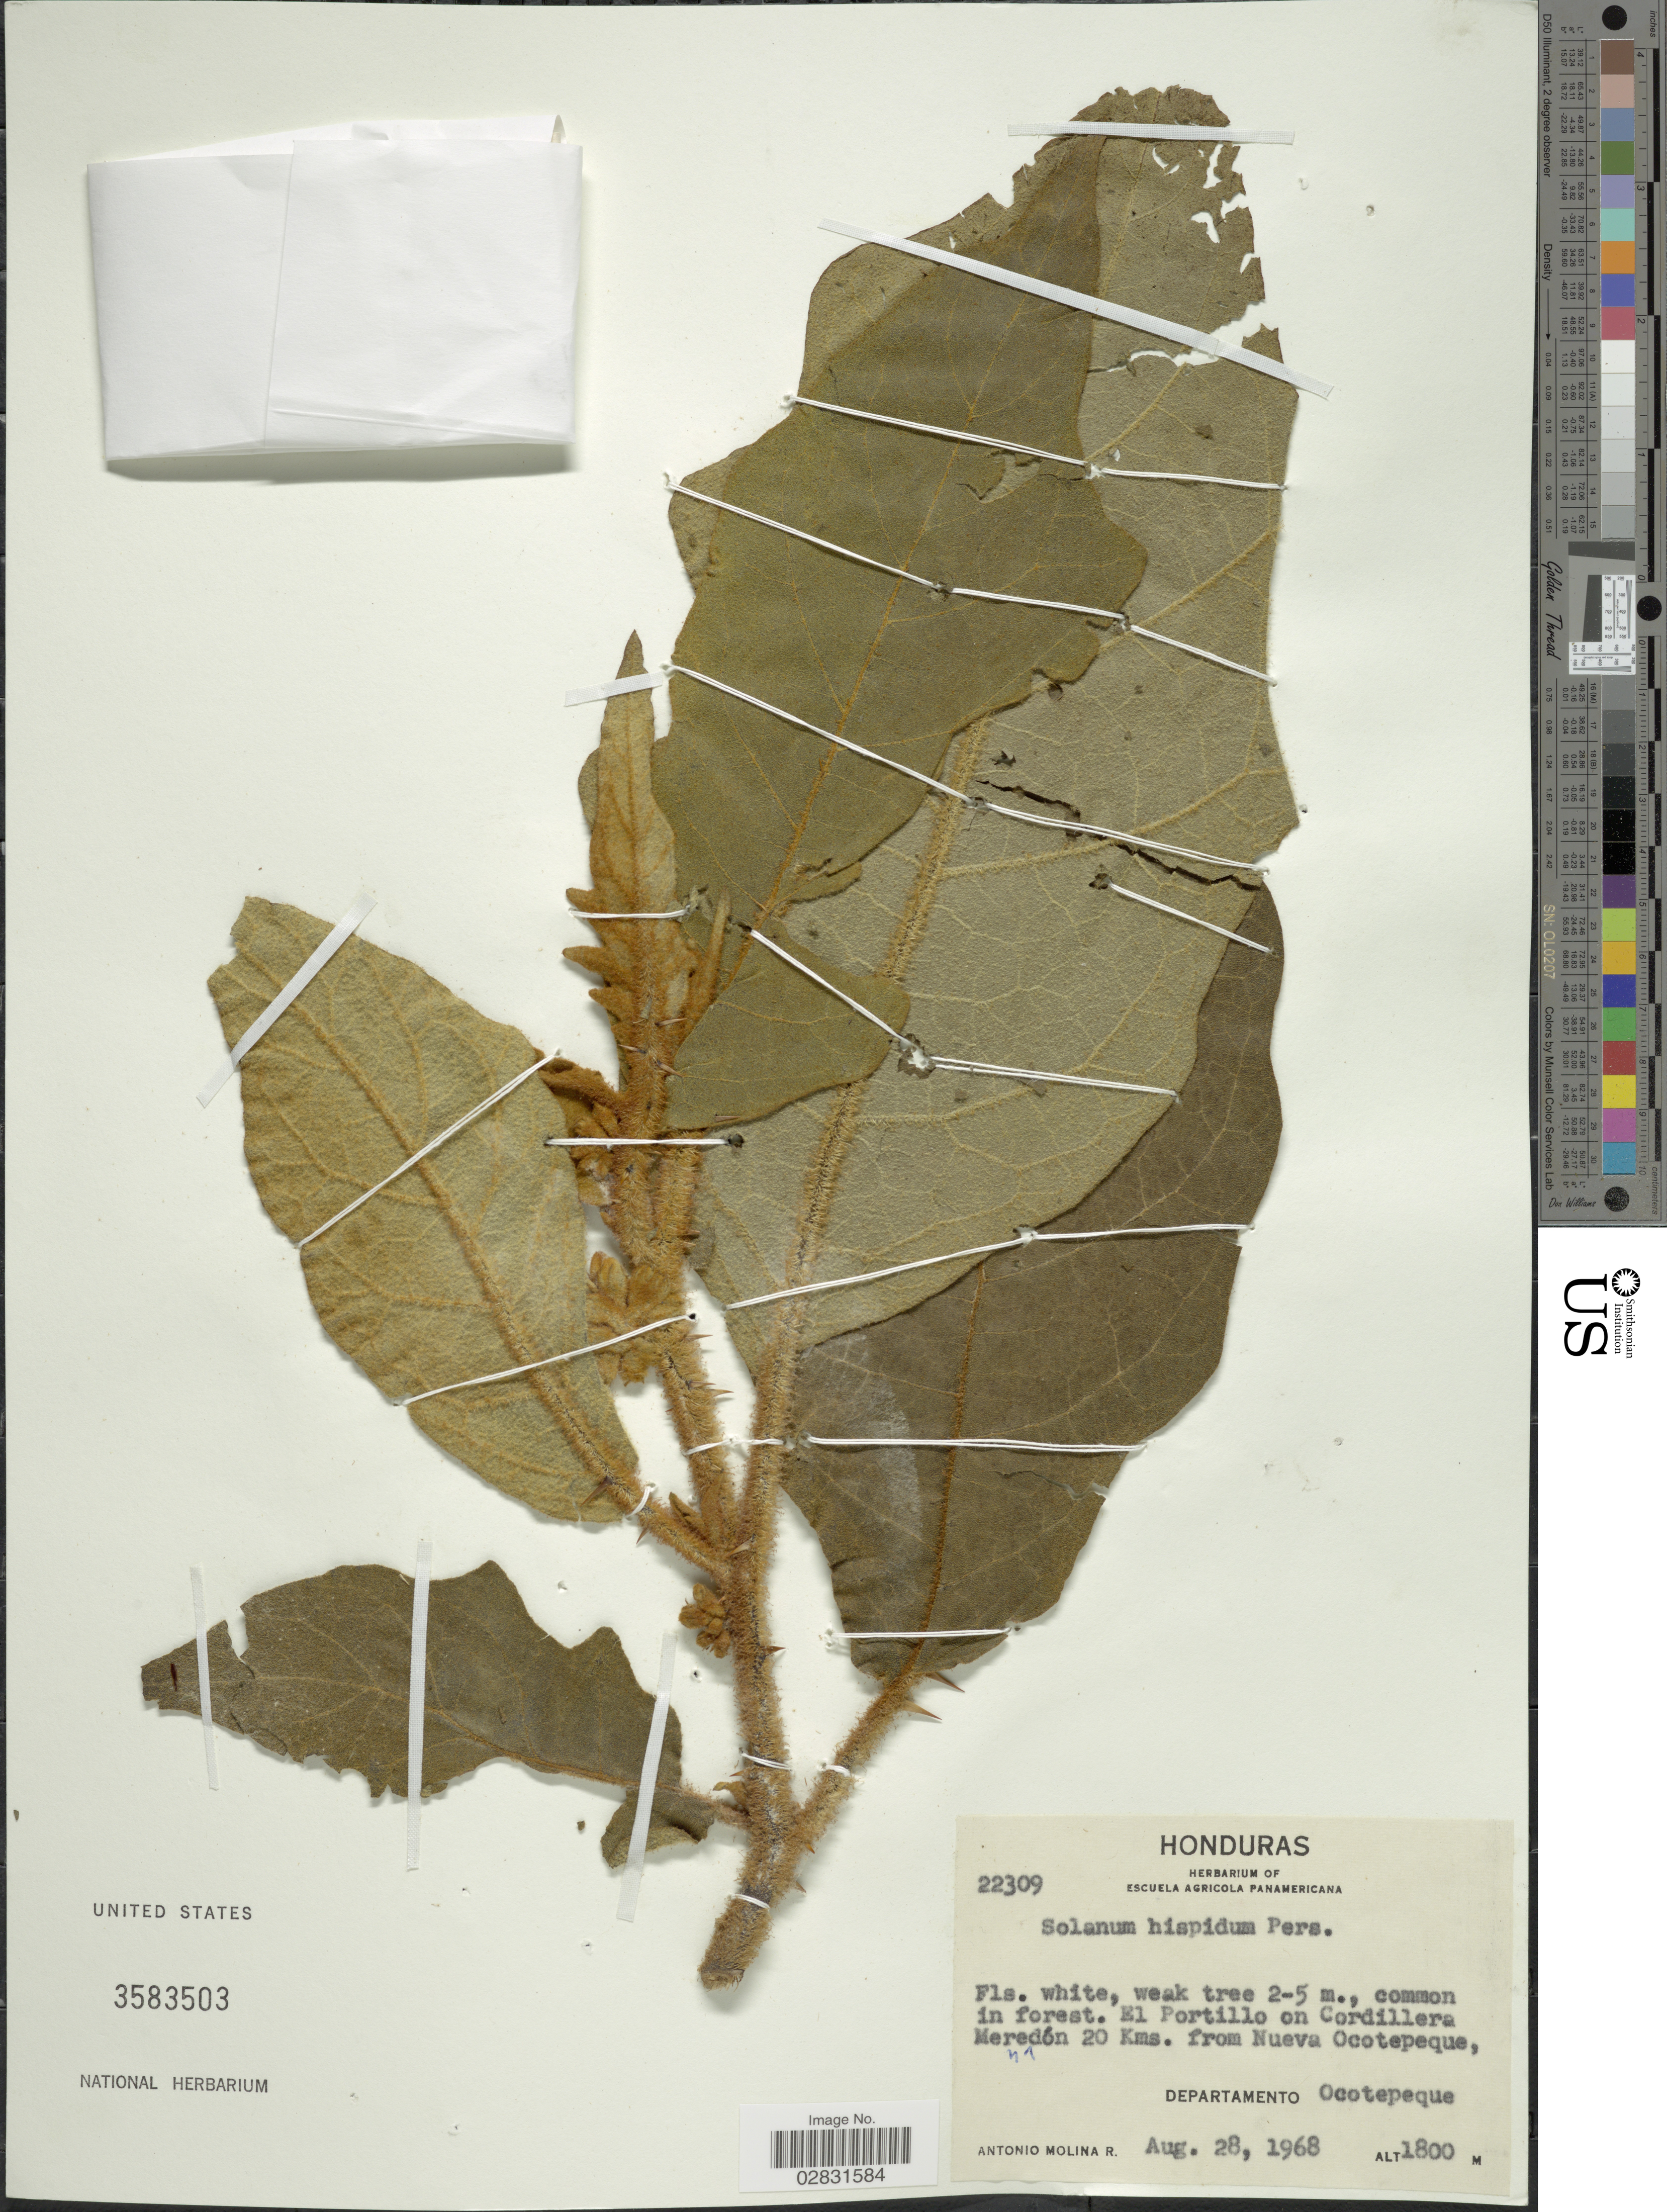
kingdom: Plantae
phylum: Tracheophyta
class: Magnoliopsida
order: Solanales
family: Solanaceae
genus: Solanum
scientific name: Solanum hispidum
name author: Pers.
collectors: A. Molina R.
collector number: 22309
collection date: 1968-08-28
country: Honduras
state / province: Ocotepeque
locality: El Portillo on Cordillera Meredón 20 Kms. from Nueva Ocotepeque, Departamento Ocotepeque.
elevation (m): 1800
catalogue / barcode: US 3583503